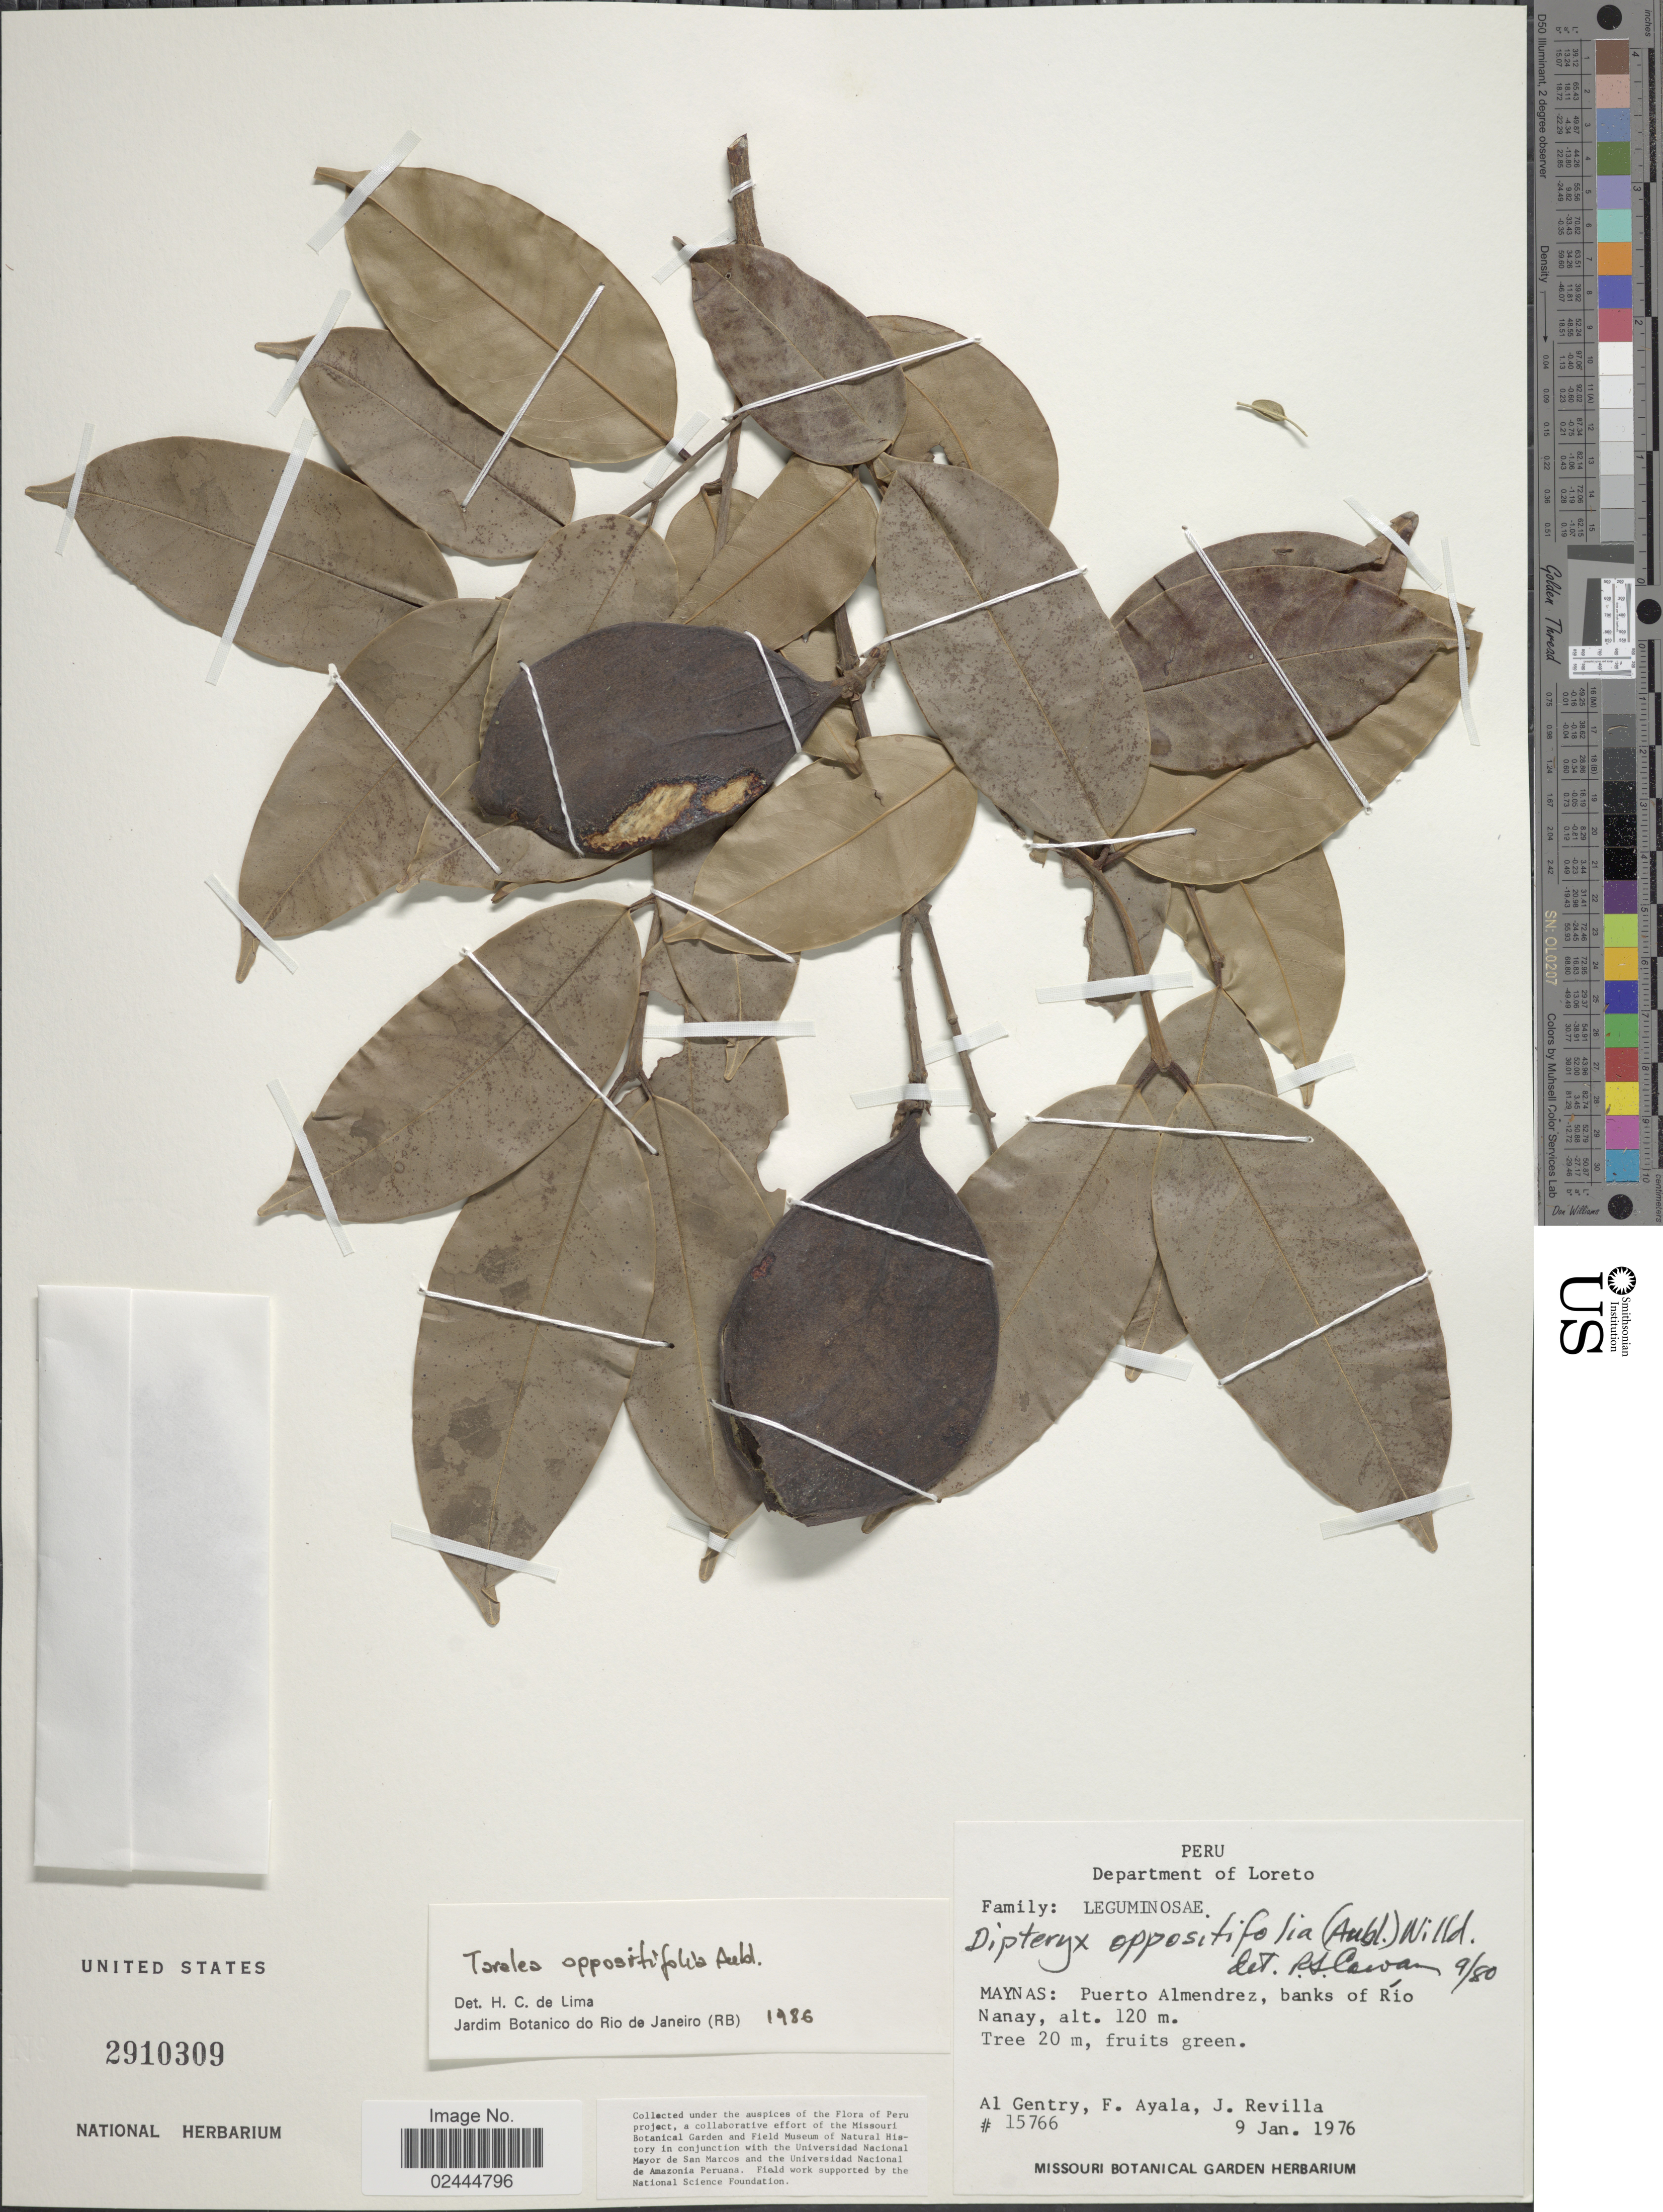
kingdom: Plantae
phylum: Tracheophyta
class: Magnoliopsida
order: Fabales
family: Fabaceae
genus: Taralea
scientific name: Taralea oppositifolia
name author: Aubl.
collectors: A. H. Gentry, F. Ayala & J. Revilla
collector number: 15766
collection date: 1976-01-09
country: Peru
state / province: Loreto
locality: Department of Loreto, Maynas: Puerto Almendrez, banks of Rio Nanay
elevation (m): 120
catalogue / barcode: US 2910309